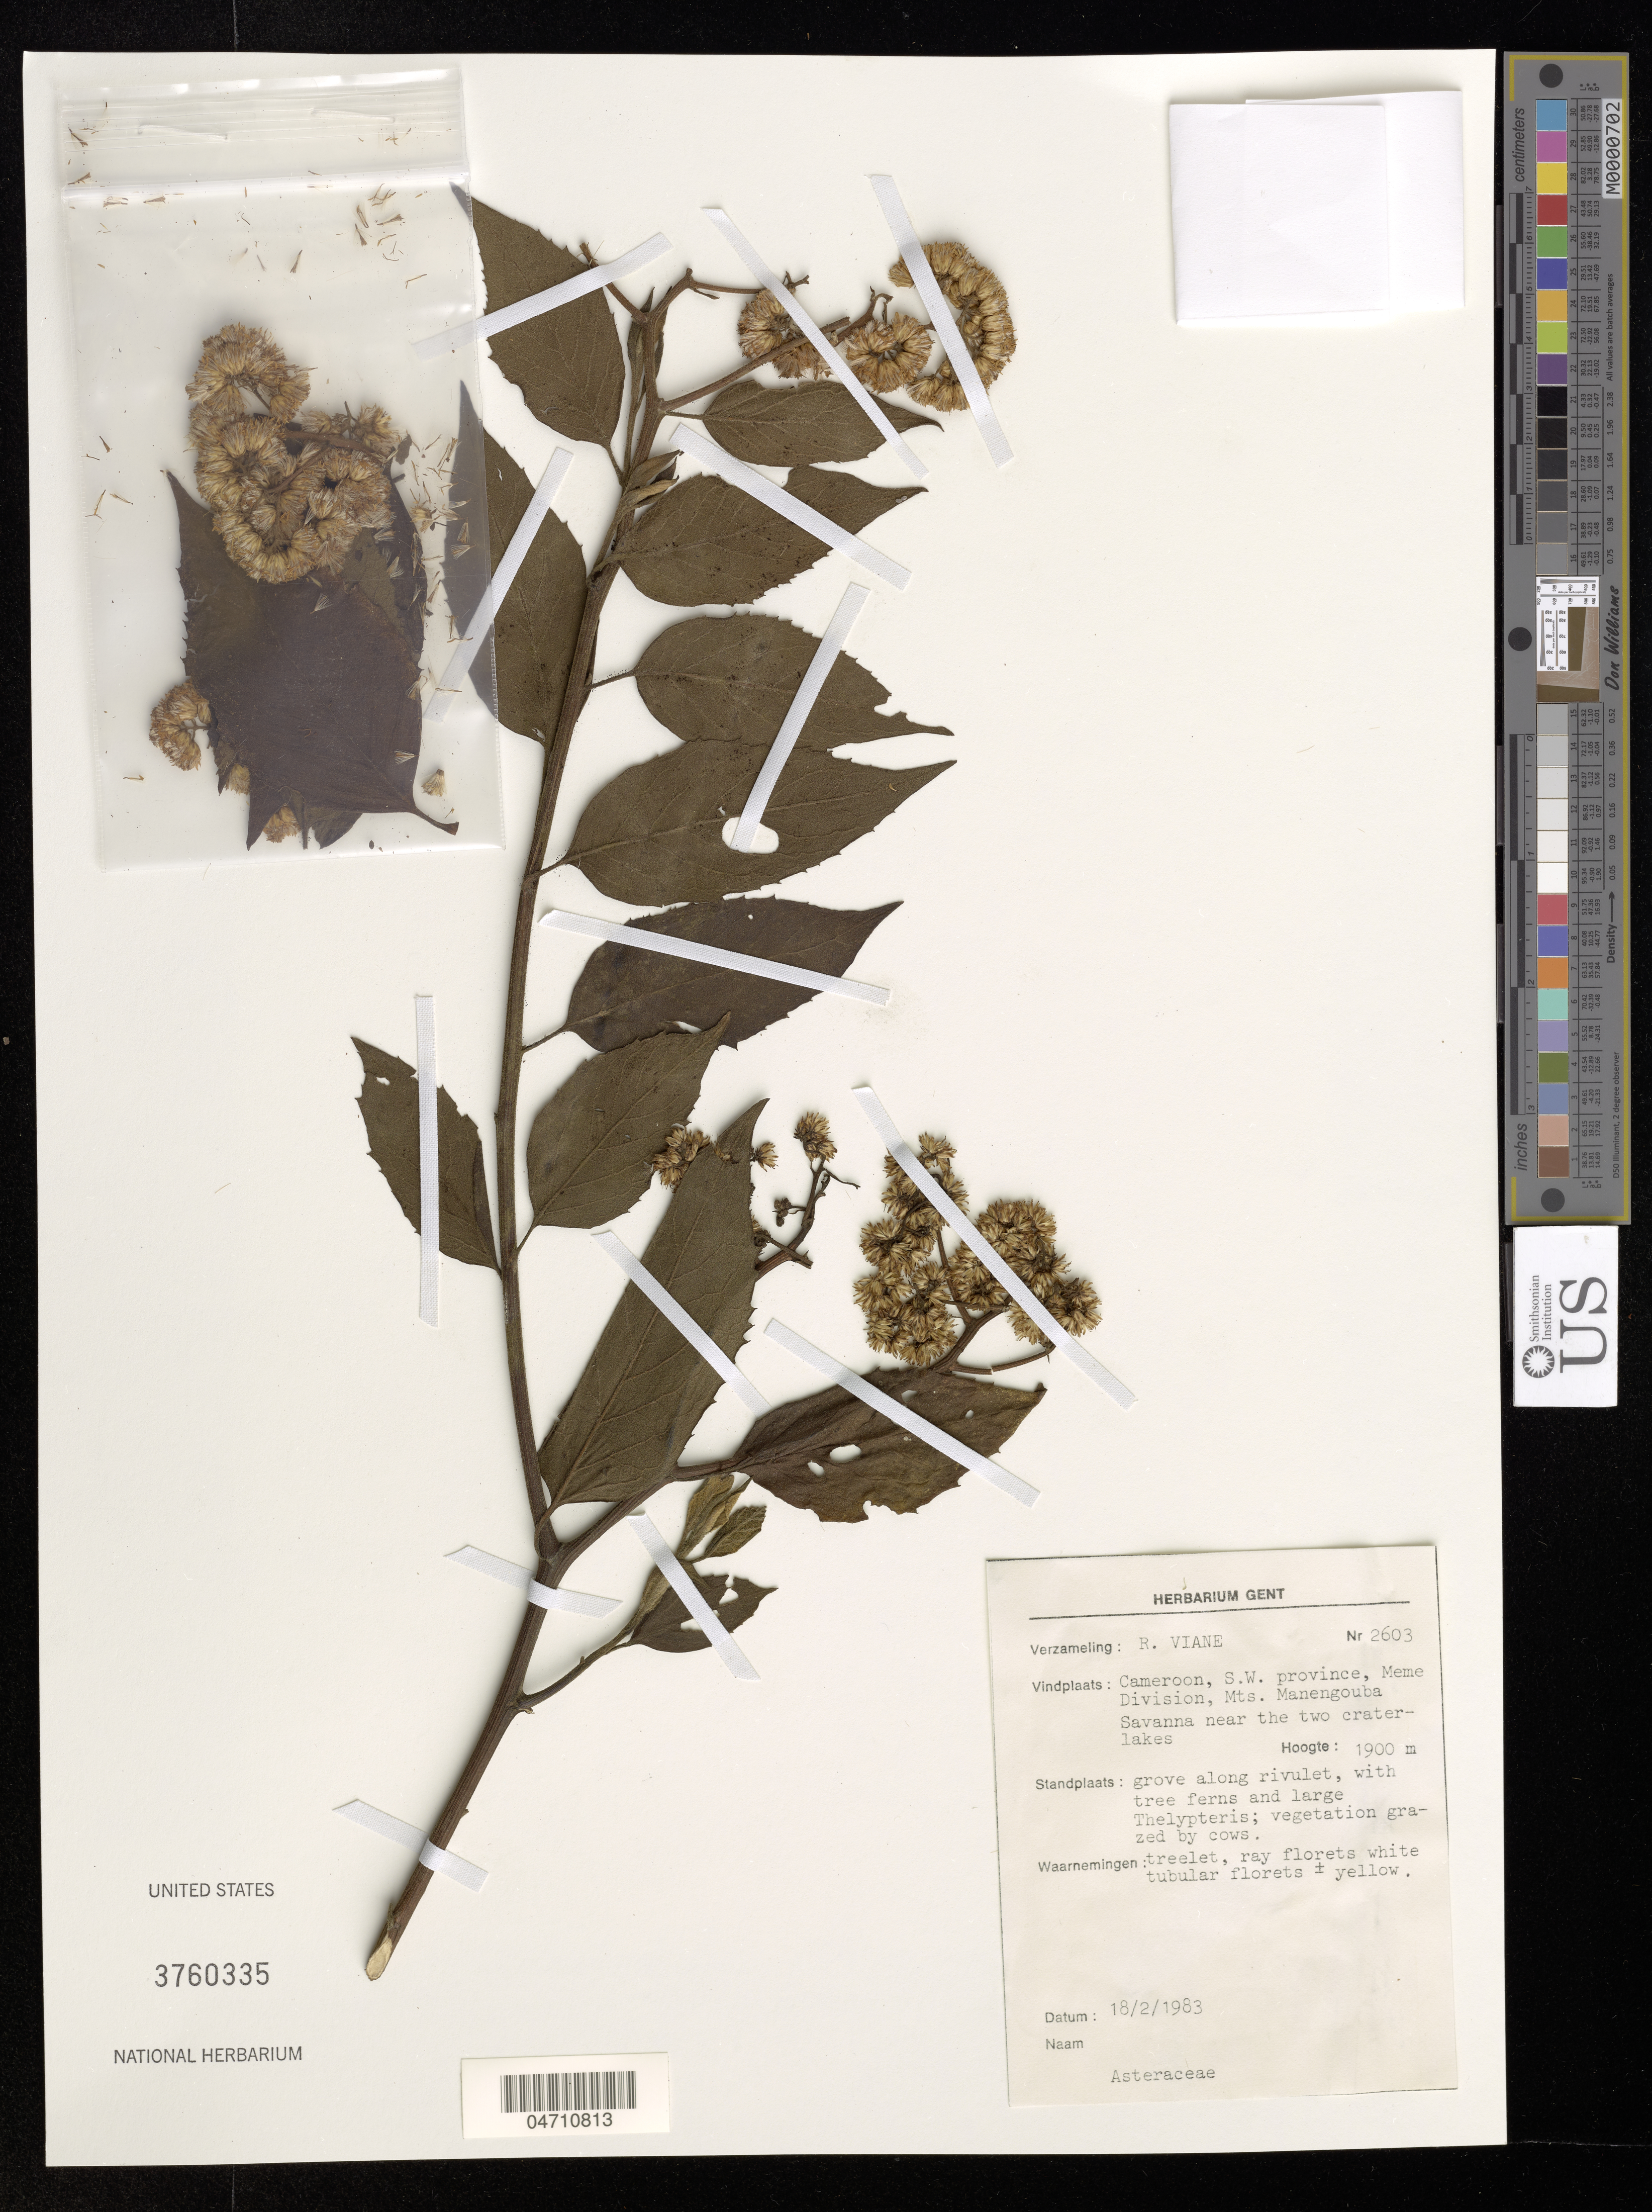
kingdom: Plantae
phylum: Tracheophyta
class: Magnoliopsida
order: Asterales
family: Asteraceae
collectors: R. Viane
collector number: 2603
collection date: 1983-02-18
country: Cameroon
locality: S.W. province, Meme Division, Mts. Manengouba Savanna near the two craterlakes.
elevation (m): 1900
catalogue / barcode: US 3760335